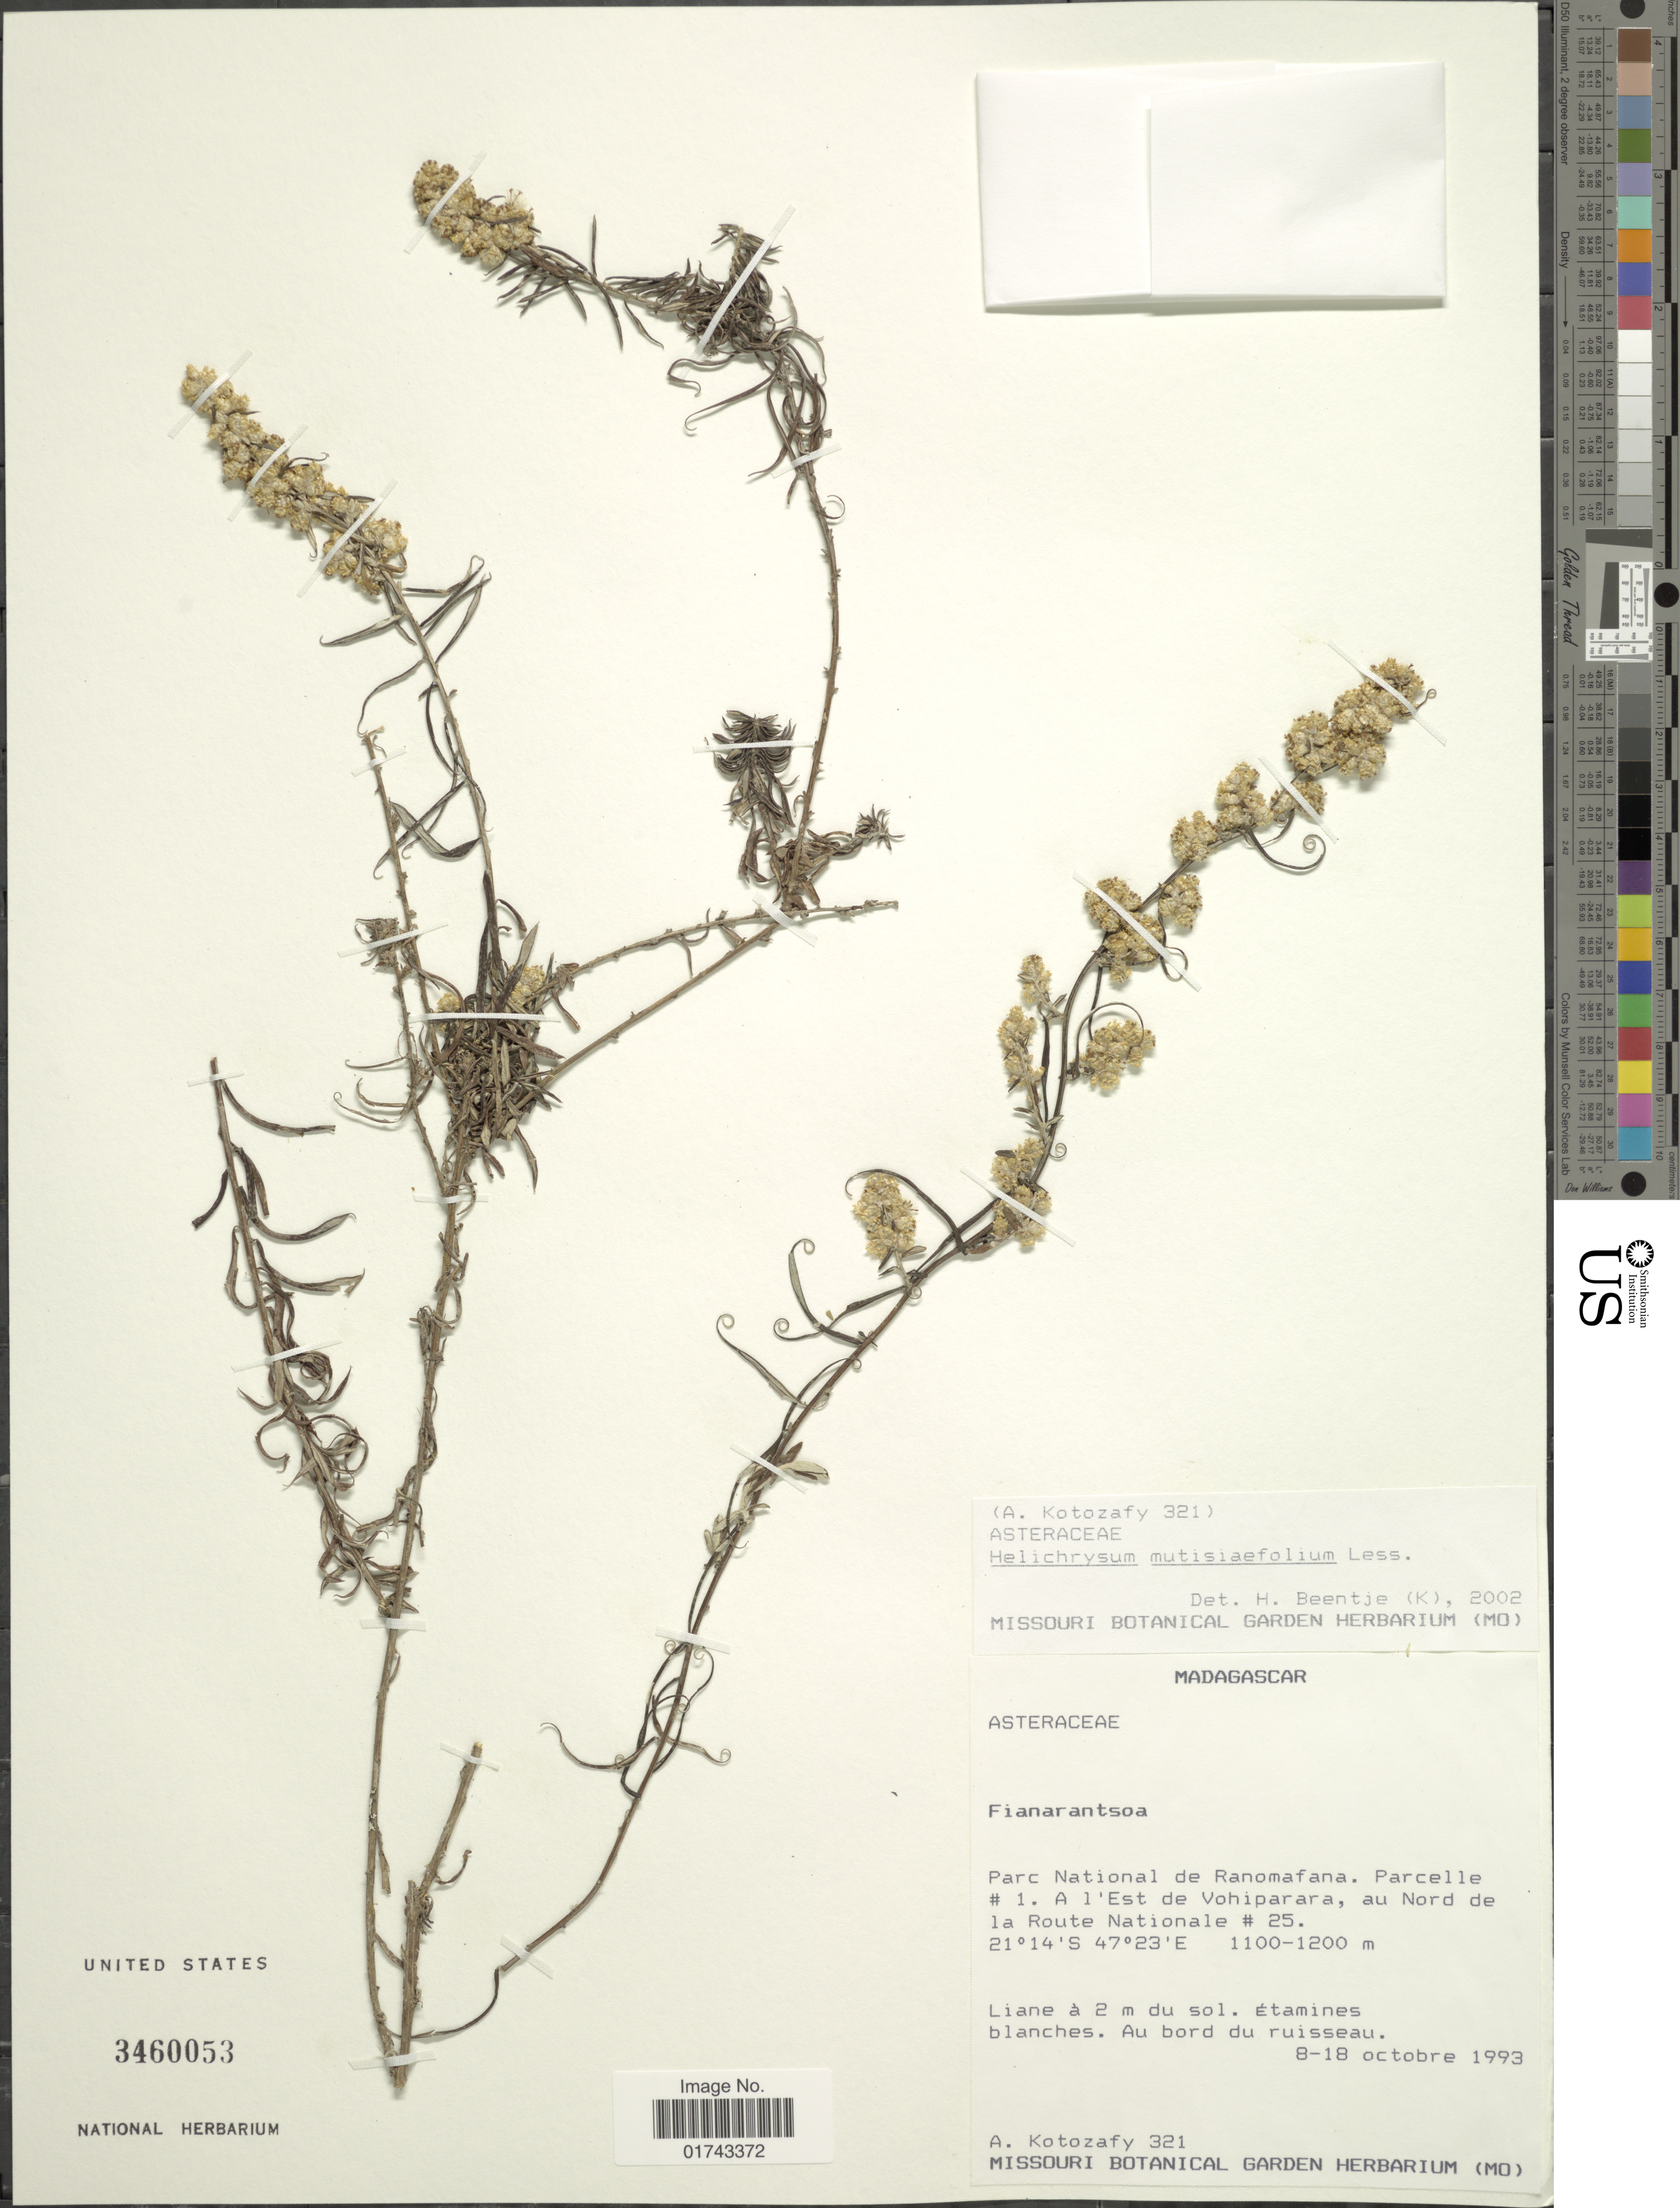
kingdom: Plantae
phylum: Tracheophyta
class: Magnoliopsida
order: Asterales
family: Asteraceae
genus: Helichrysum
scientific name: Helichrysum mutisiaefolium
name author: Less.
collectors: A. Kotozafy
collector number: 321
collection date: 1993-10-08/1993-10-18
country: Madagascar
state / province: Haute Matsiatra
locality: Parc National de Ranomafana, Parcelle #1. A l' Est de Vohi [parara, au Nord de la Route Nationale #25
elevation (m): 1100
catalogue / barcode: US 3460053